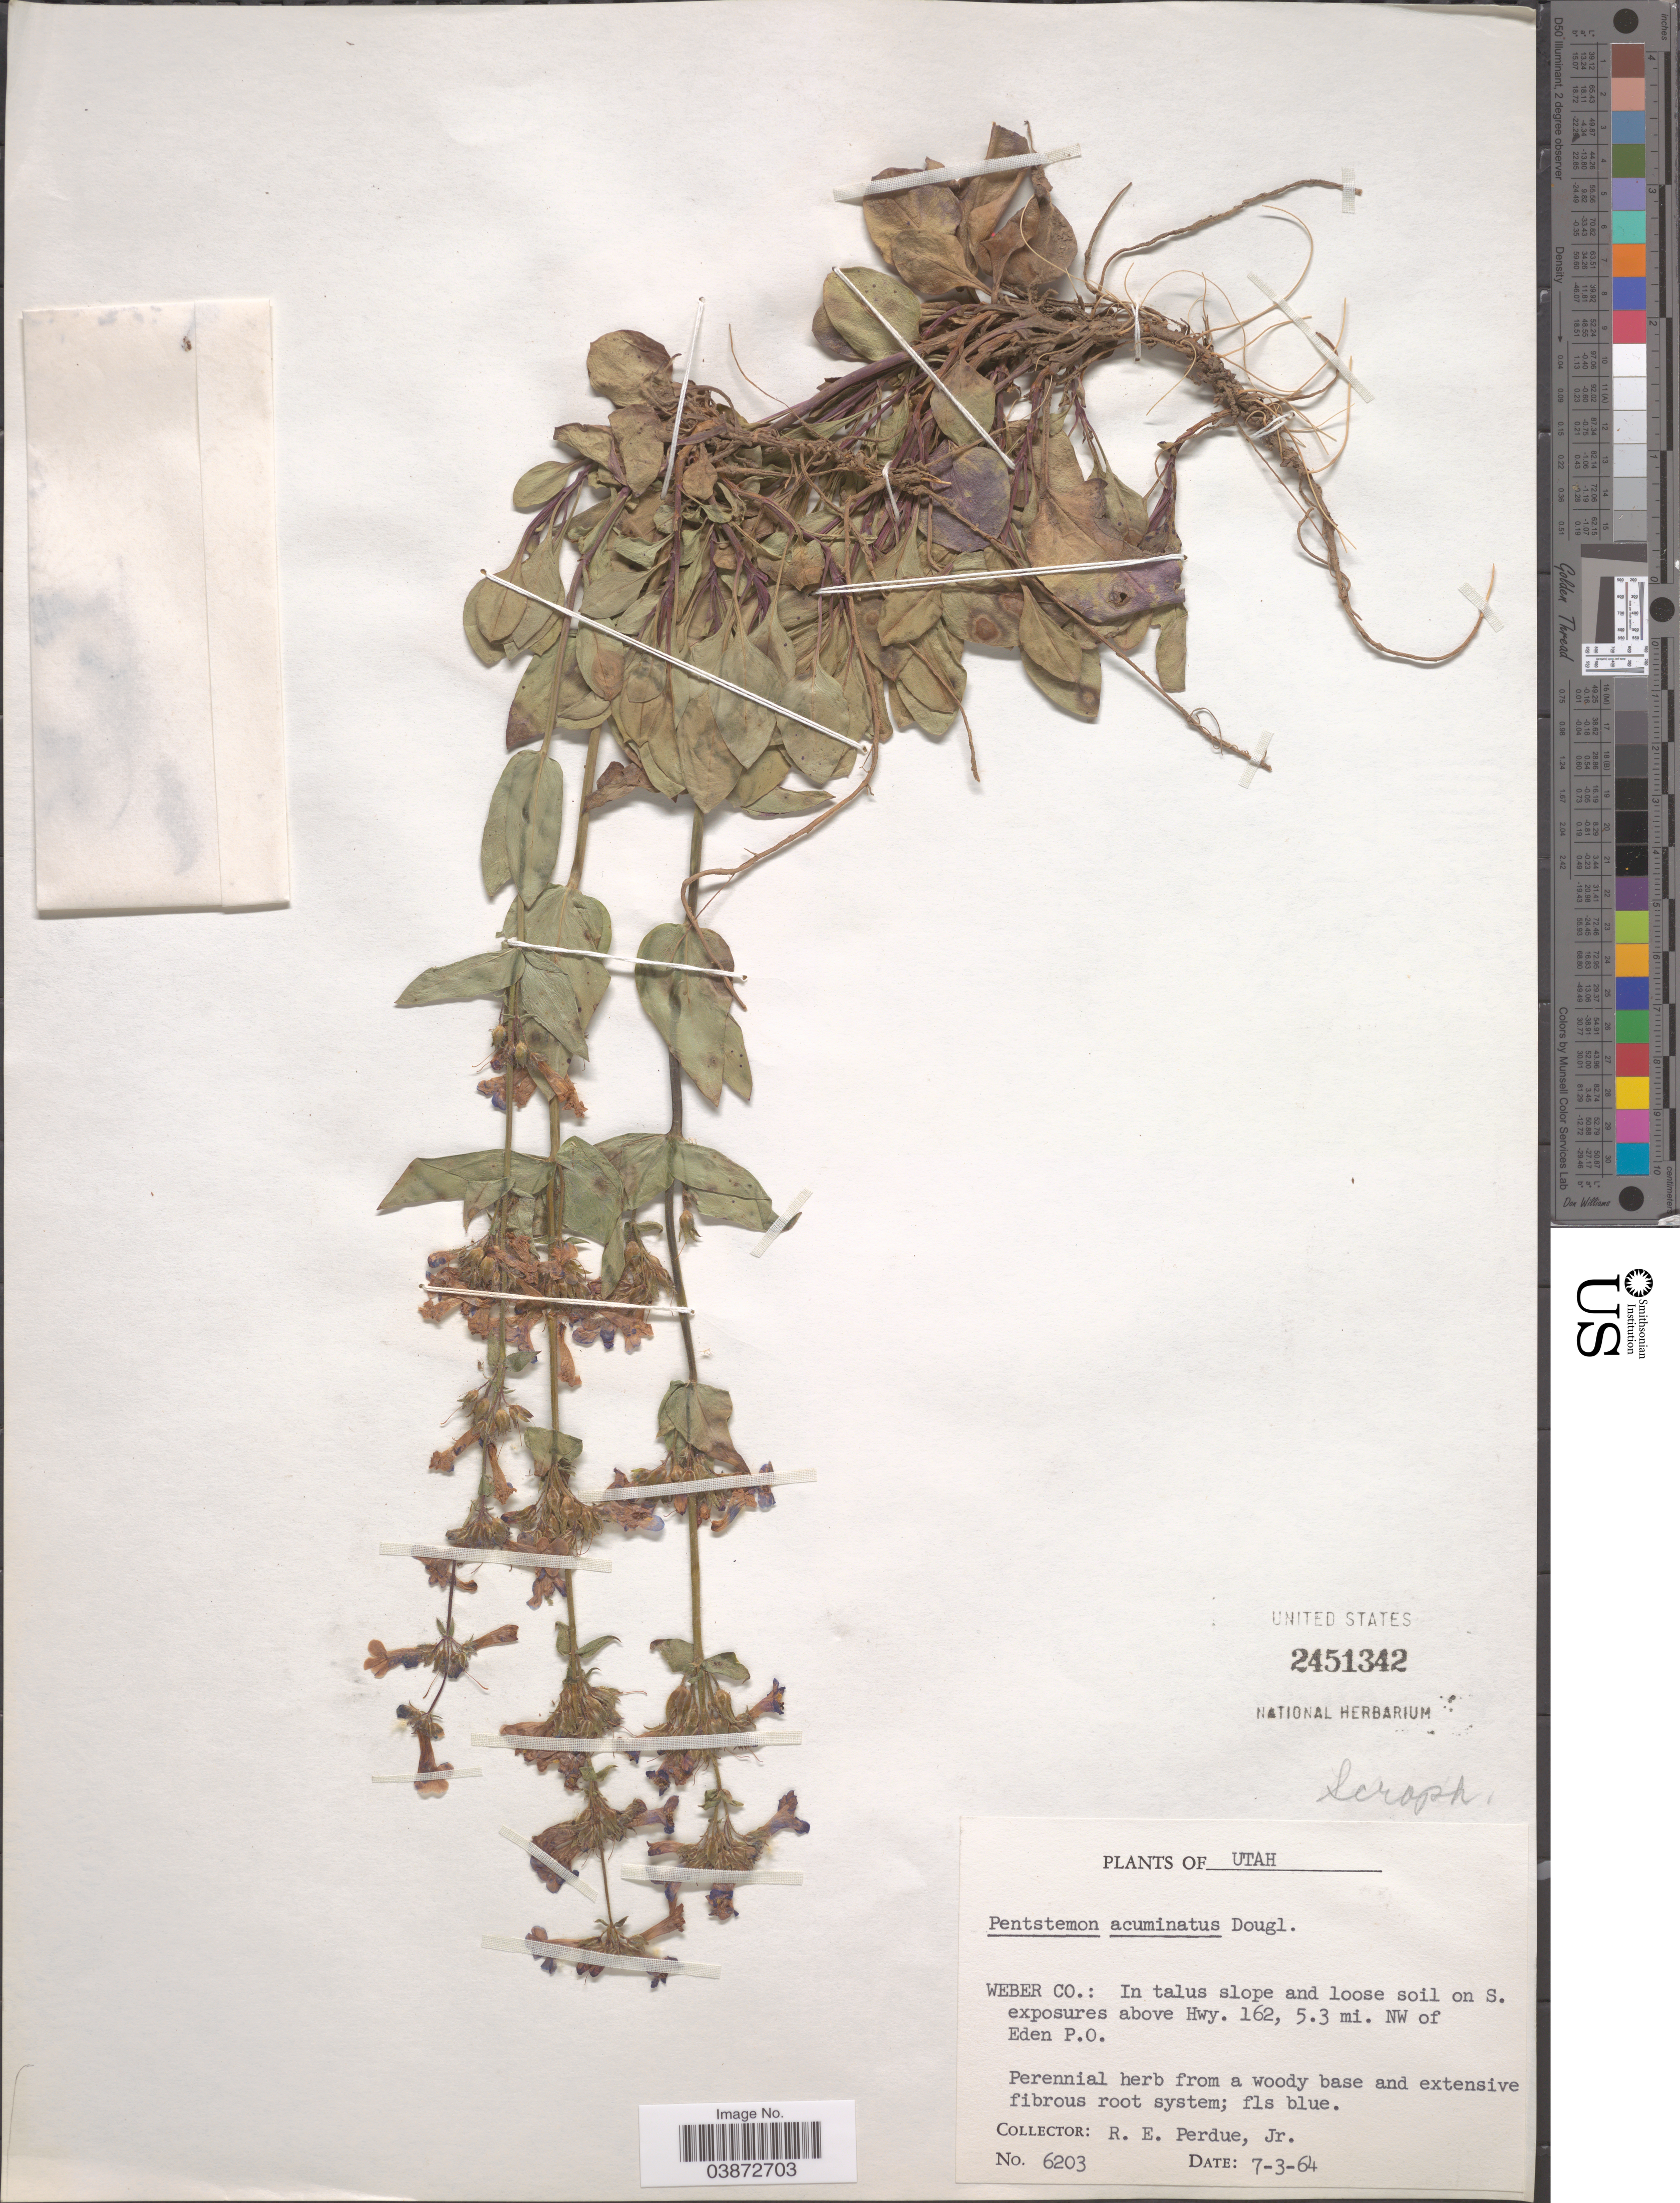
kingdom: Plantae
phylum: Tracheophyta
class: Magnoliopsida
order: Lamiales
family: Plantaginaceae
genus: Penstemon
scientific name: Penstemon acuminatus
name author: Greene ex Lindl.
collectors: R. E. Perdue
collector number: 6203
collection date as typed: Transcribed d/m/y: 3/7/64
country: United States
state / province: Utah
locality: Weber Co.: In talus slope and loose soil on S. exposures above Hwy. 162, 5.3 mi. NW of Eden P.O.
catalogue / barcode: US 2451342